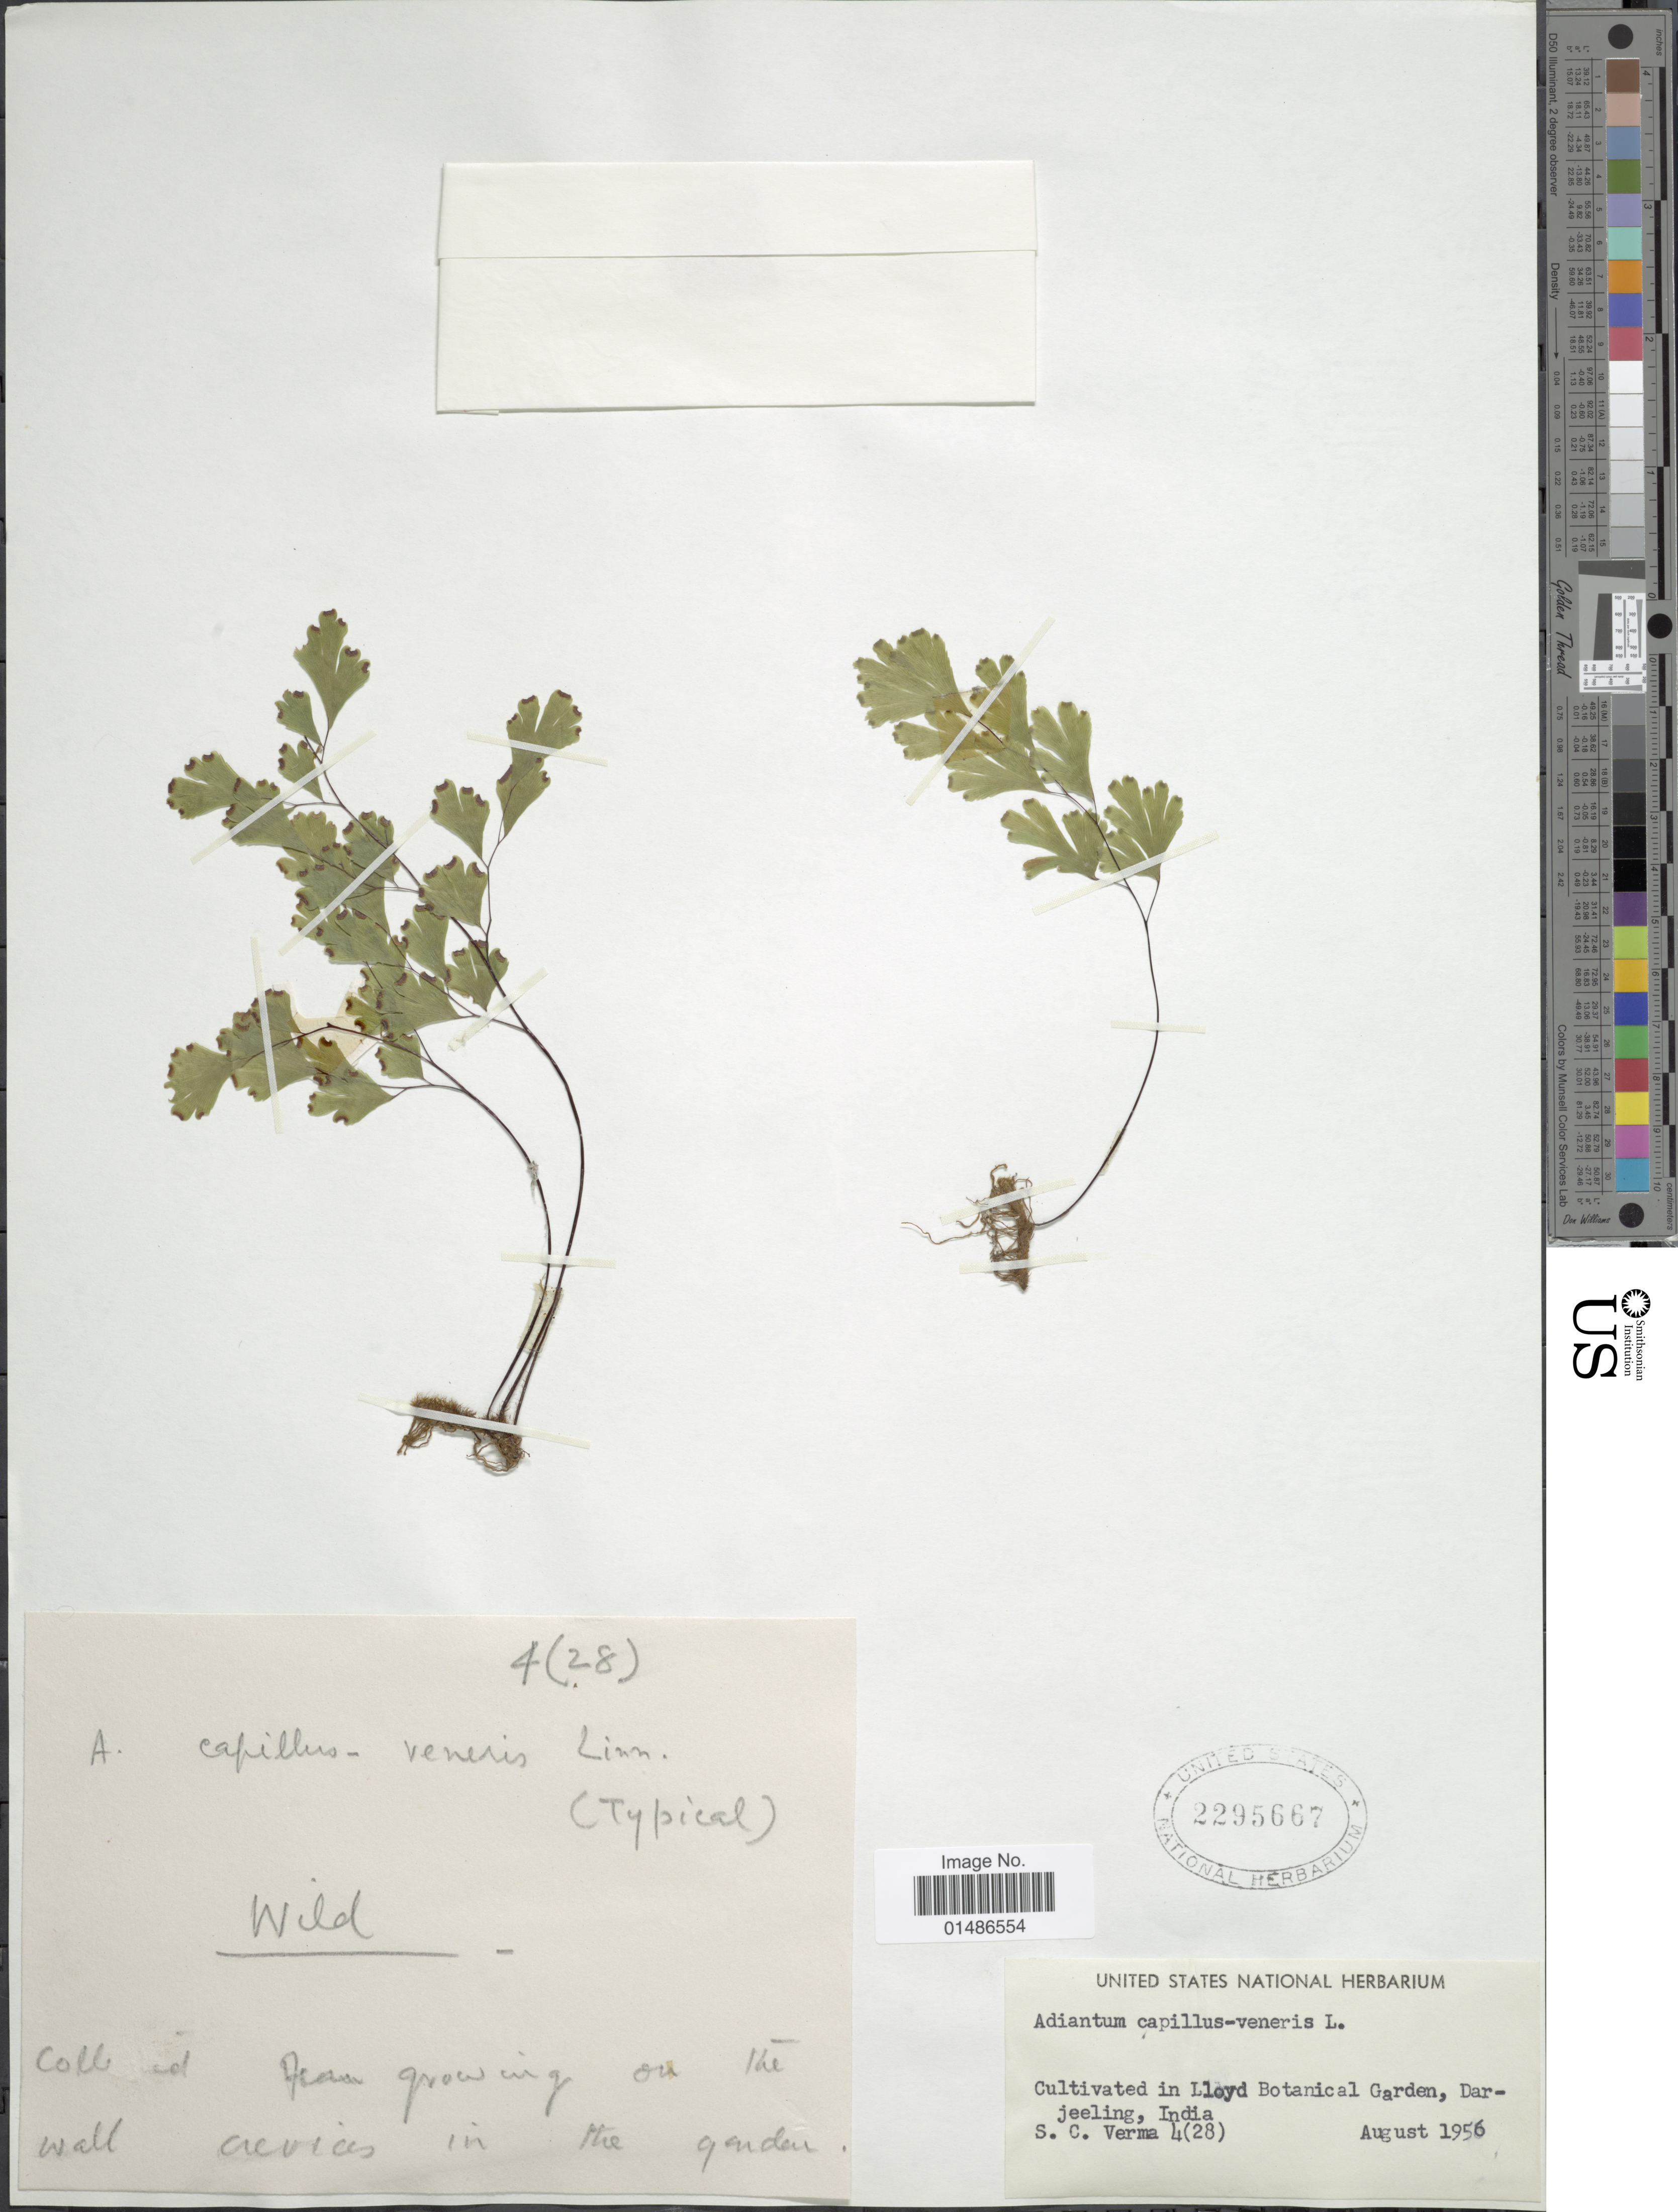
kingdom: Plantae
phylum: Tracheophyta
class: Polypodiopsida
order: Polypodiales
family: Pteridaceae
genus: Adiantum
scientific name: Adiantum capillus-veneris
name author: L.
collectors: S. Verma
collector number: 4 (28)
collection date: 1956-08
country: India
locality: Cultivated in Lloyd Botanical Garden, Darjeeling.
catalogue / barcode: US 2295667